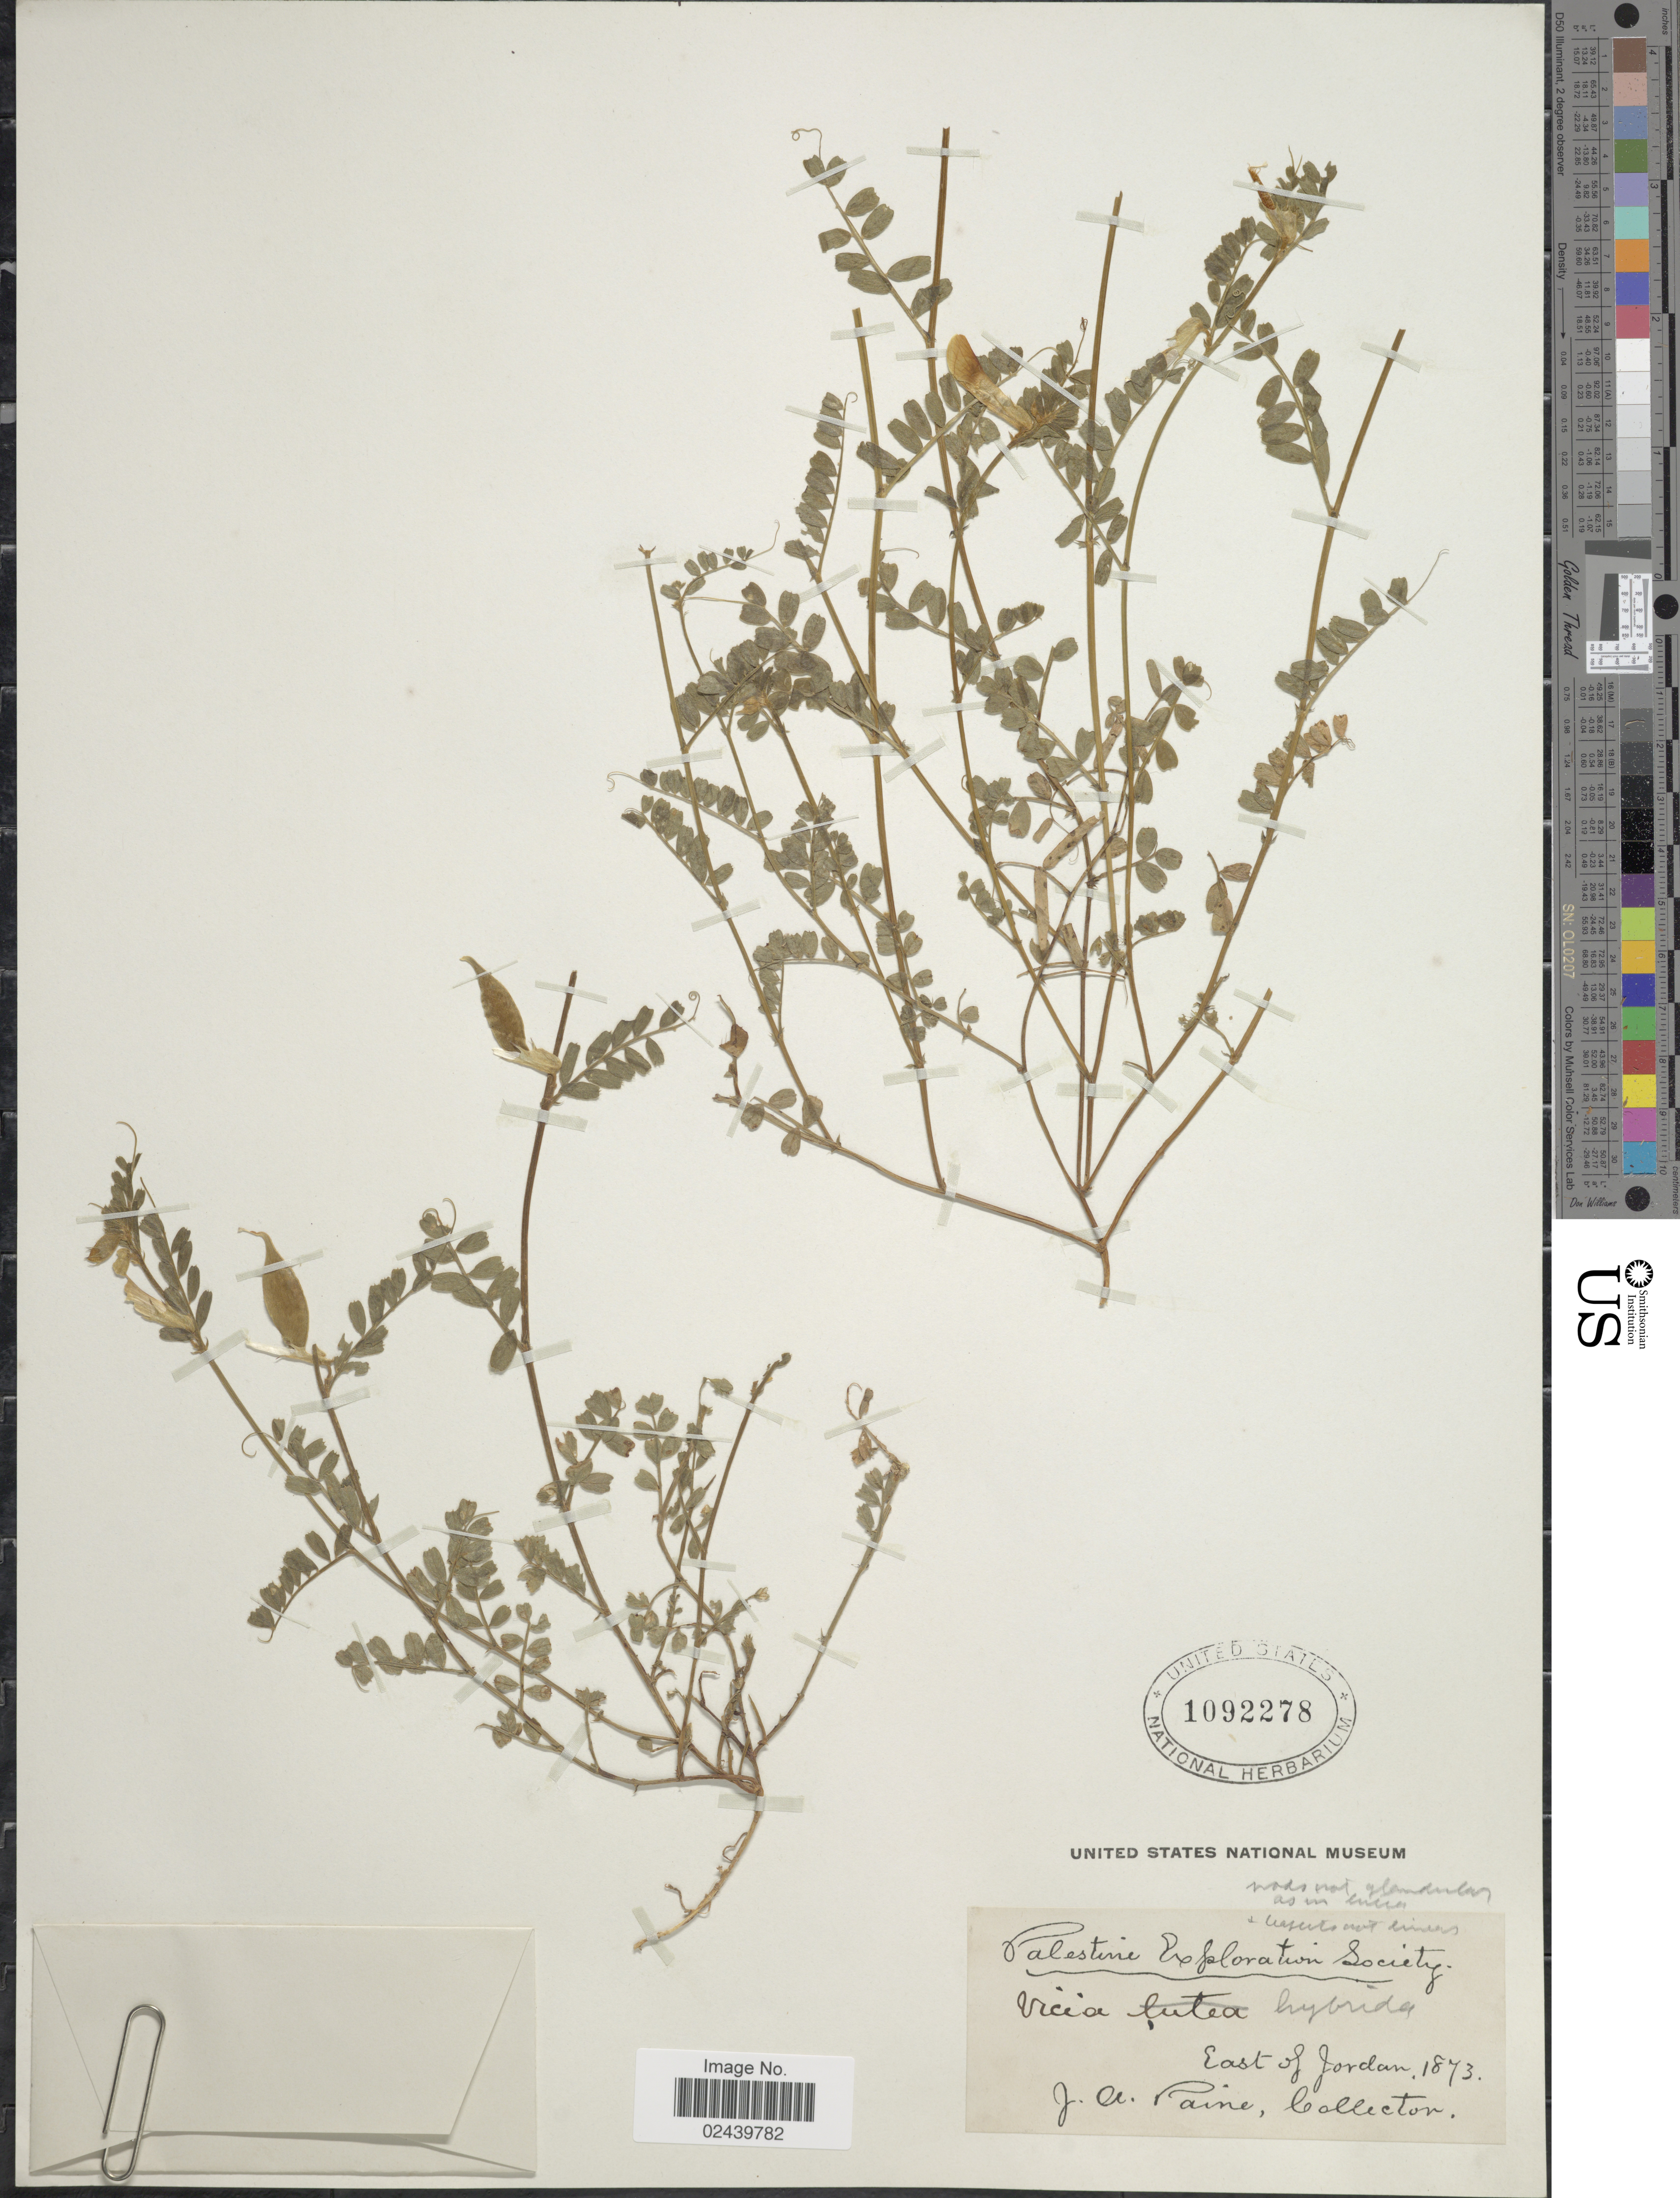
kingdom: Plantae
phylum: Tracheophyta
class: Magnoliopsida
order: Fabales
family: Fabaceae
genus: Vicia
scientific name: Vicia hybrida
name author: L.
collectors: J. A. Paine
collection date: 1873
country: Israel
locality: East of Jordan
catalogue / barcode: US 1092278